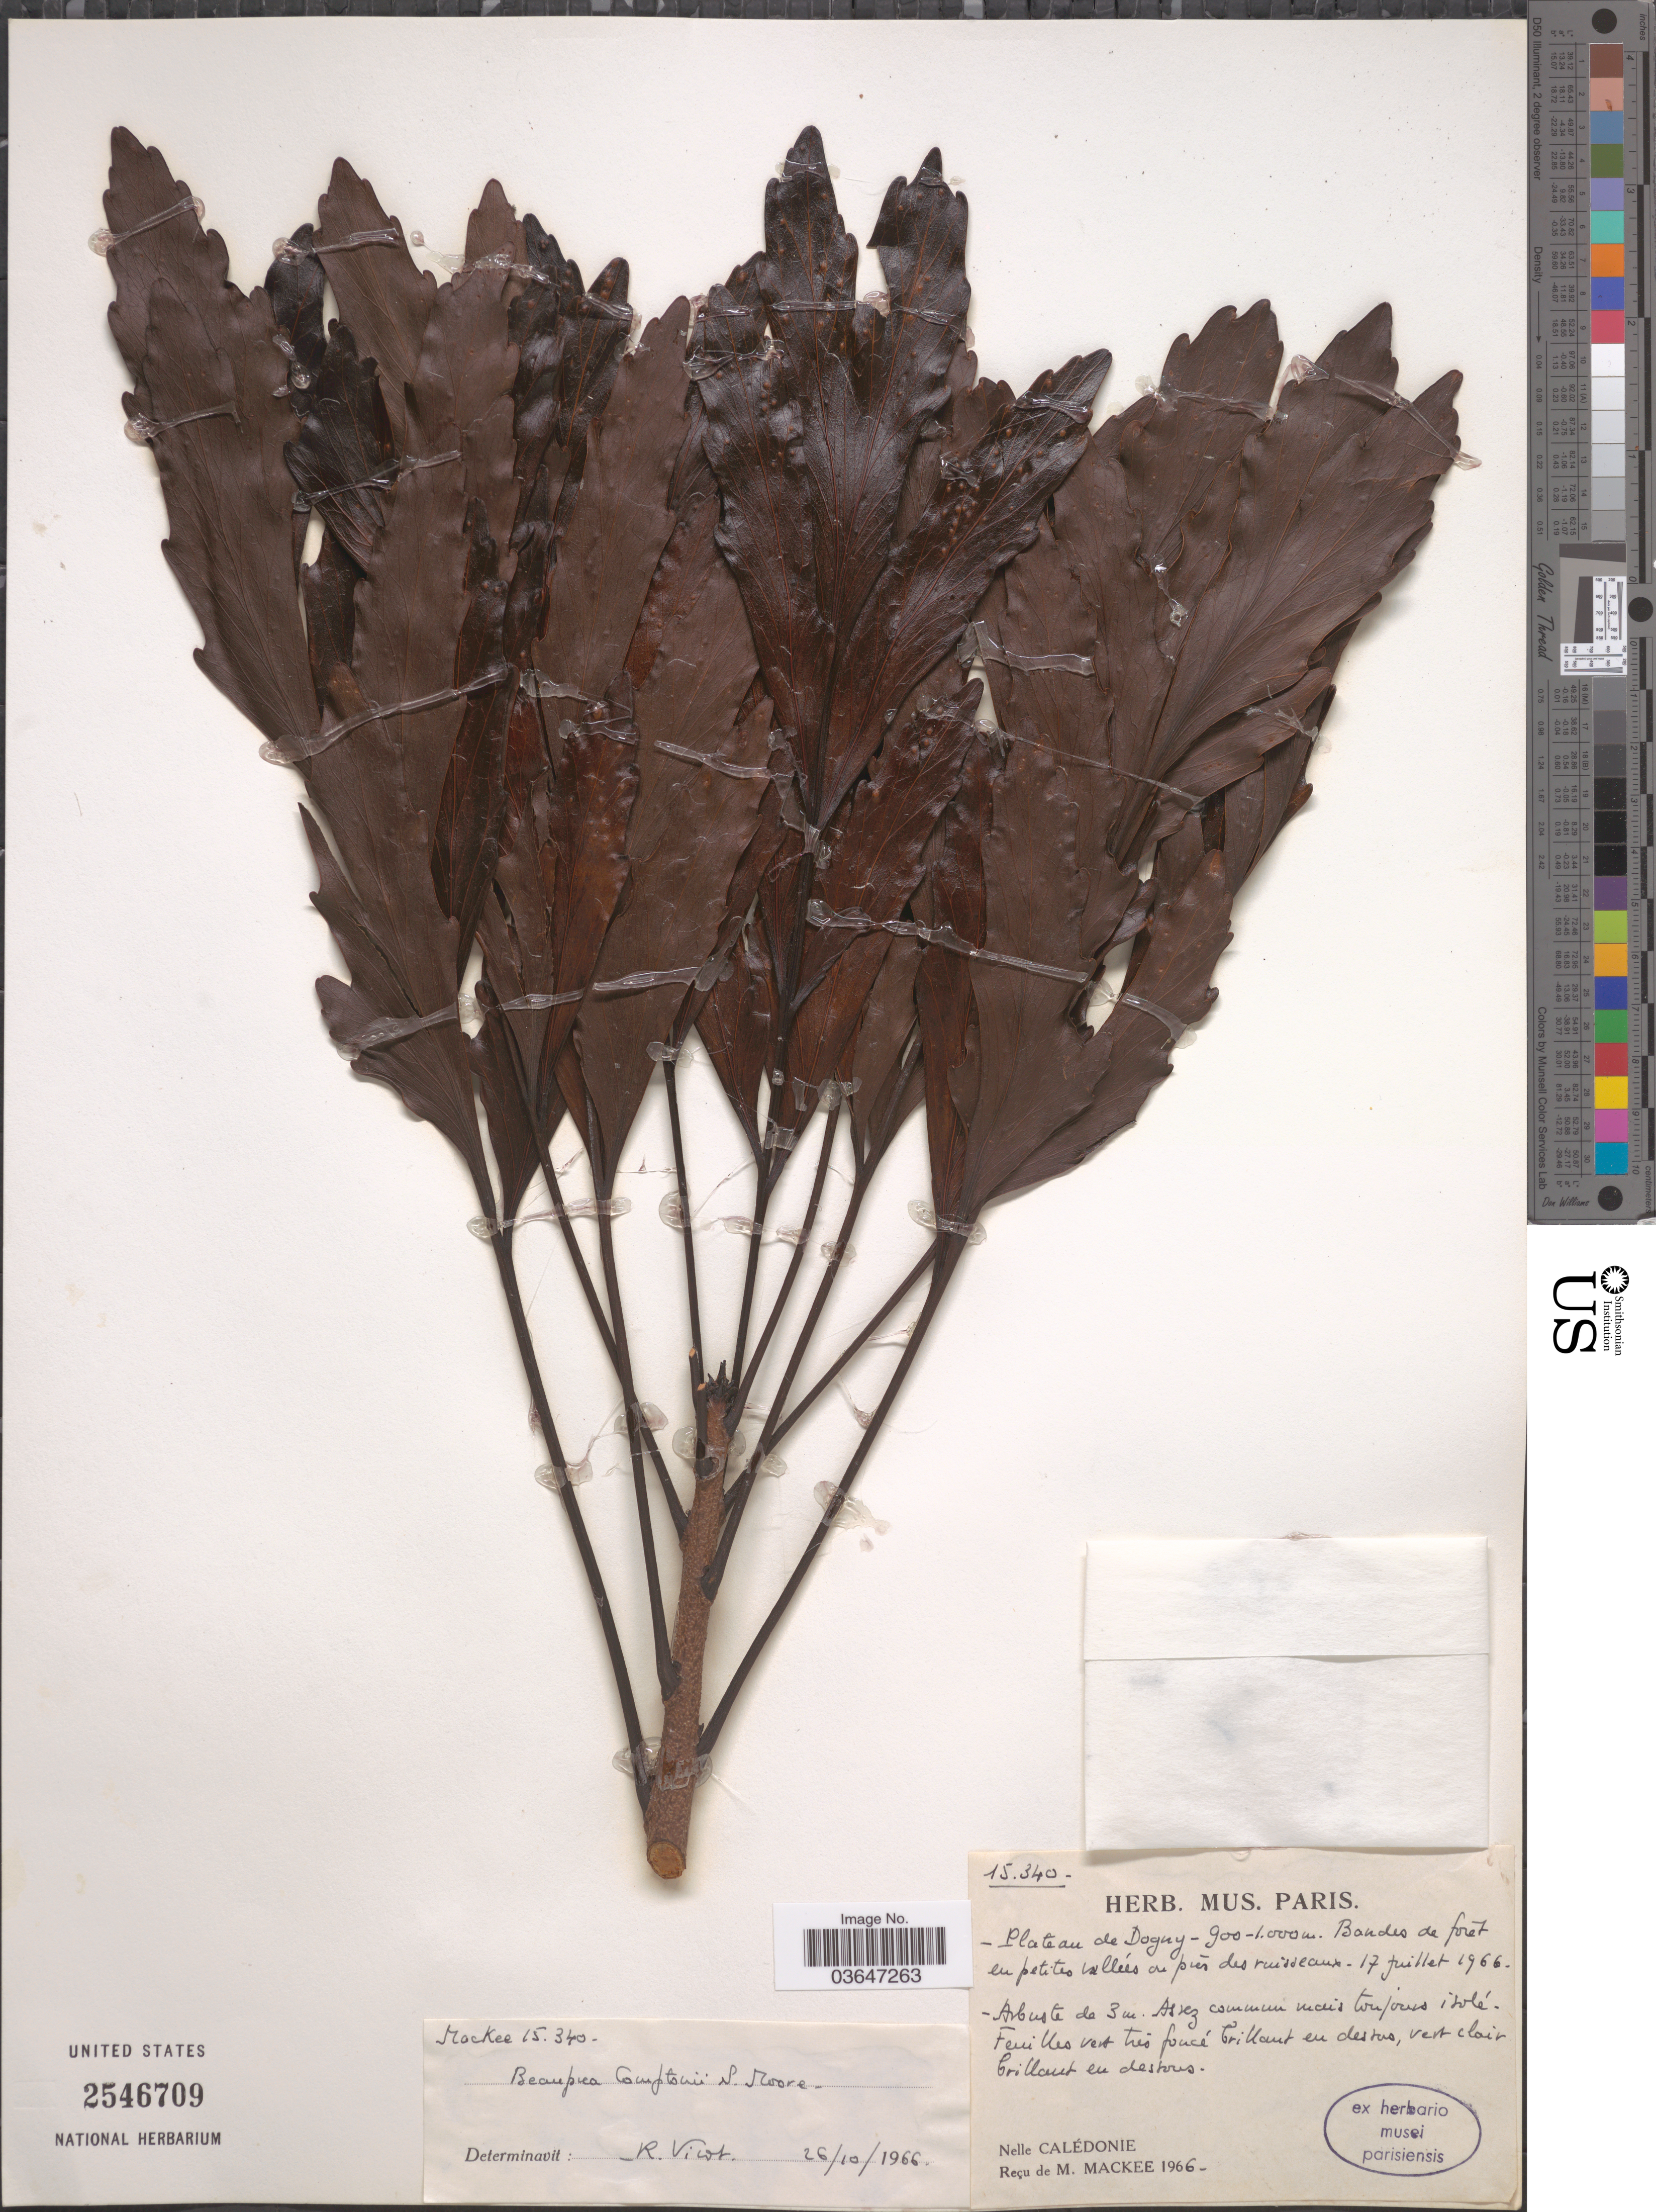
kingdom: Plantae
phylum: Tracheophyta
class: Magnoliopsida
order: Proteales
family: Proteaceae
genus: Beauprea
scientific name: Beauprea comptonii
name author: S. Moore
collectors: M. Mackee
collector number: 15340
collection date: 1966-07-17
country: New Caledonia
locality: Plateau de Doguy.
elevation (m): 900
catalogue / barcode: US 2546709